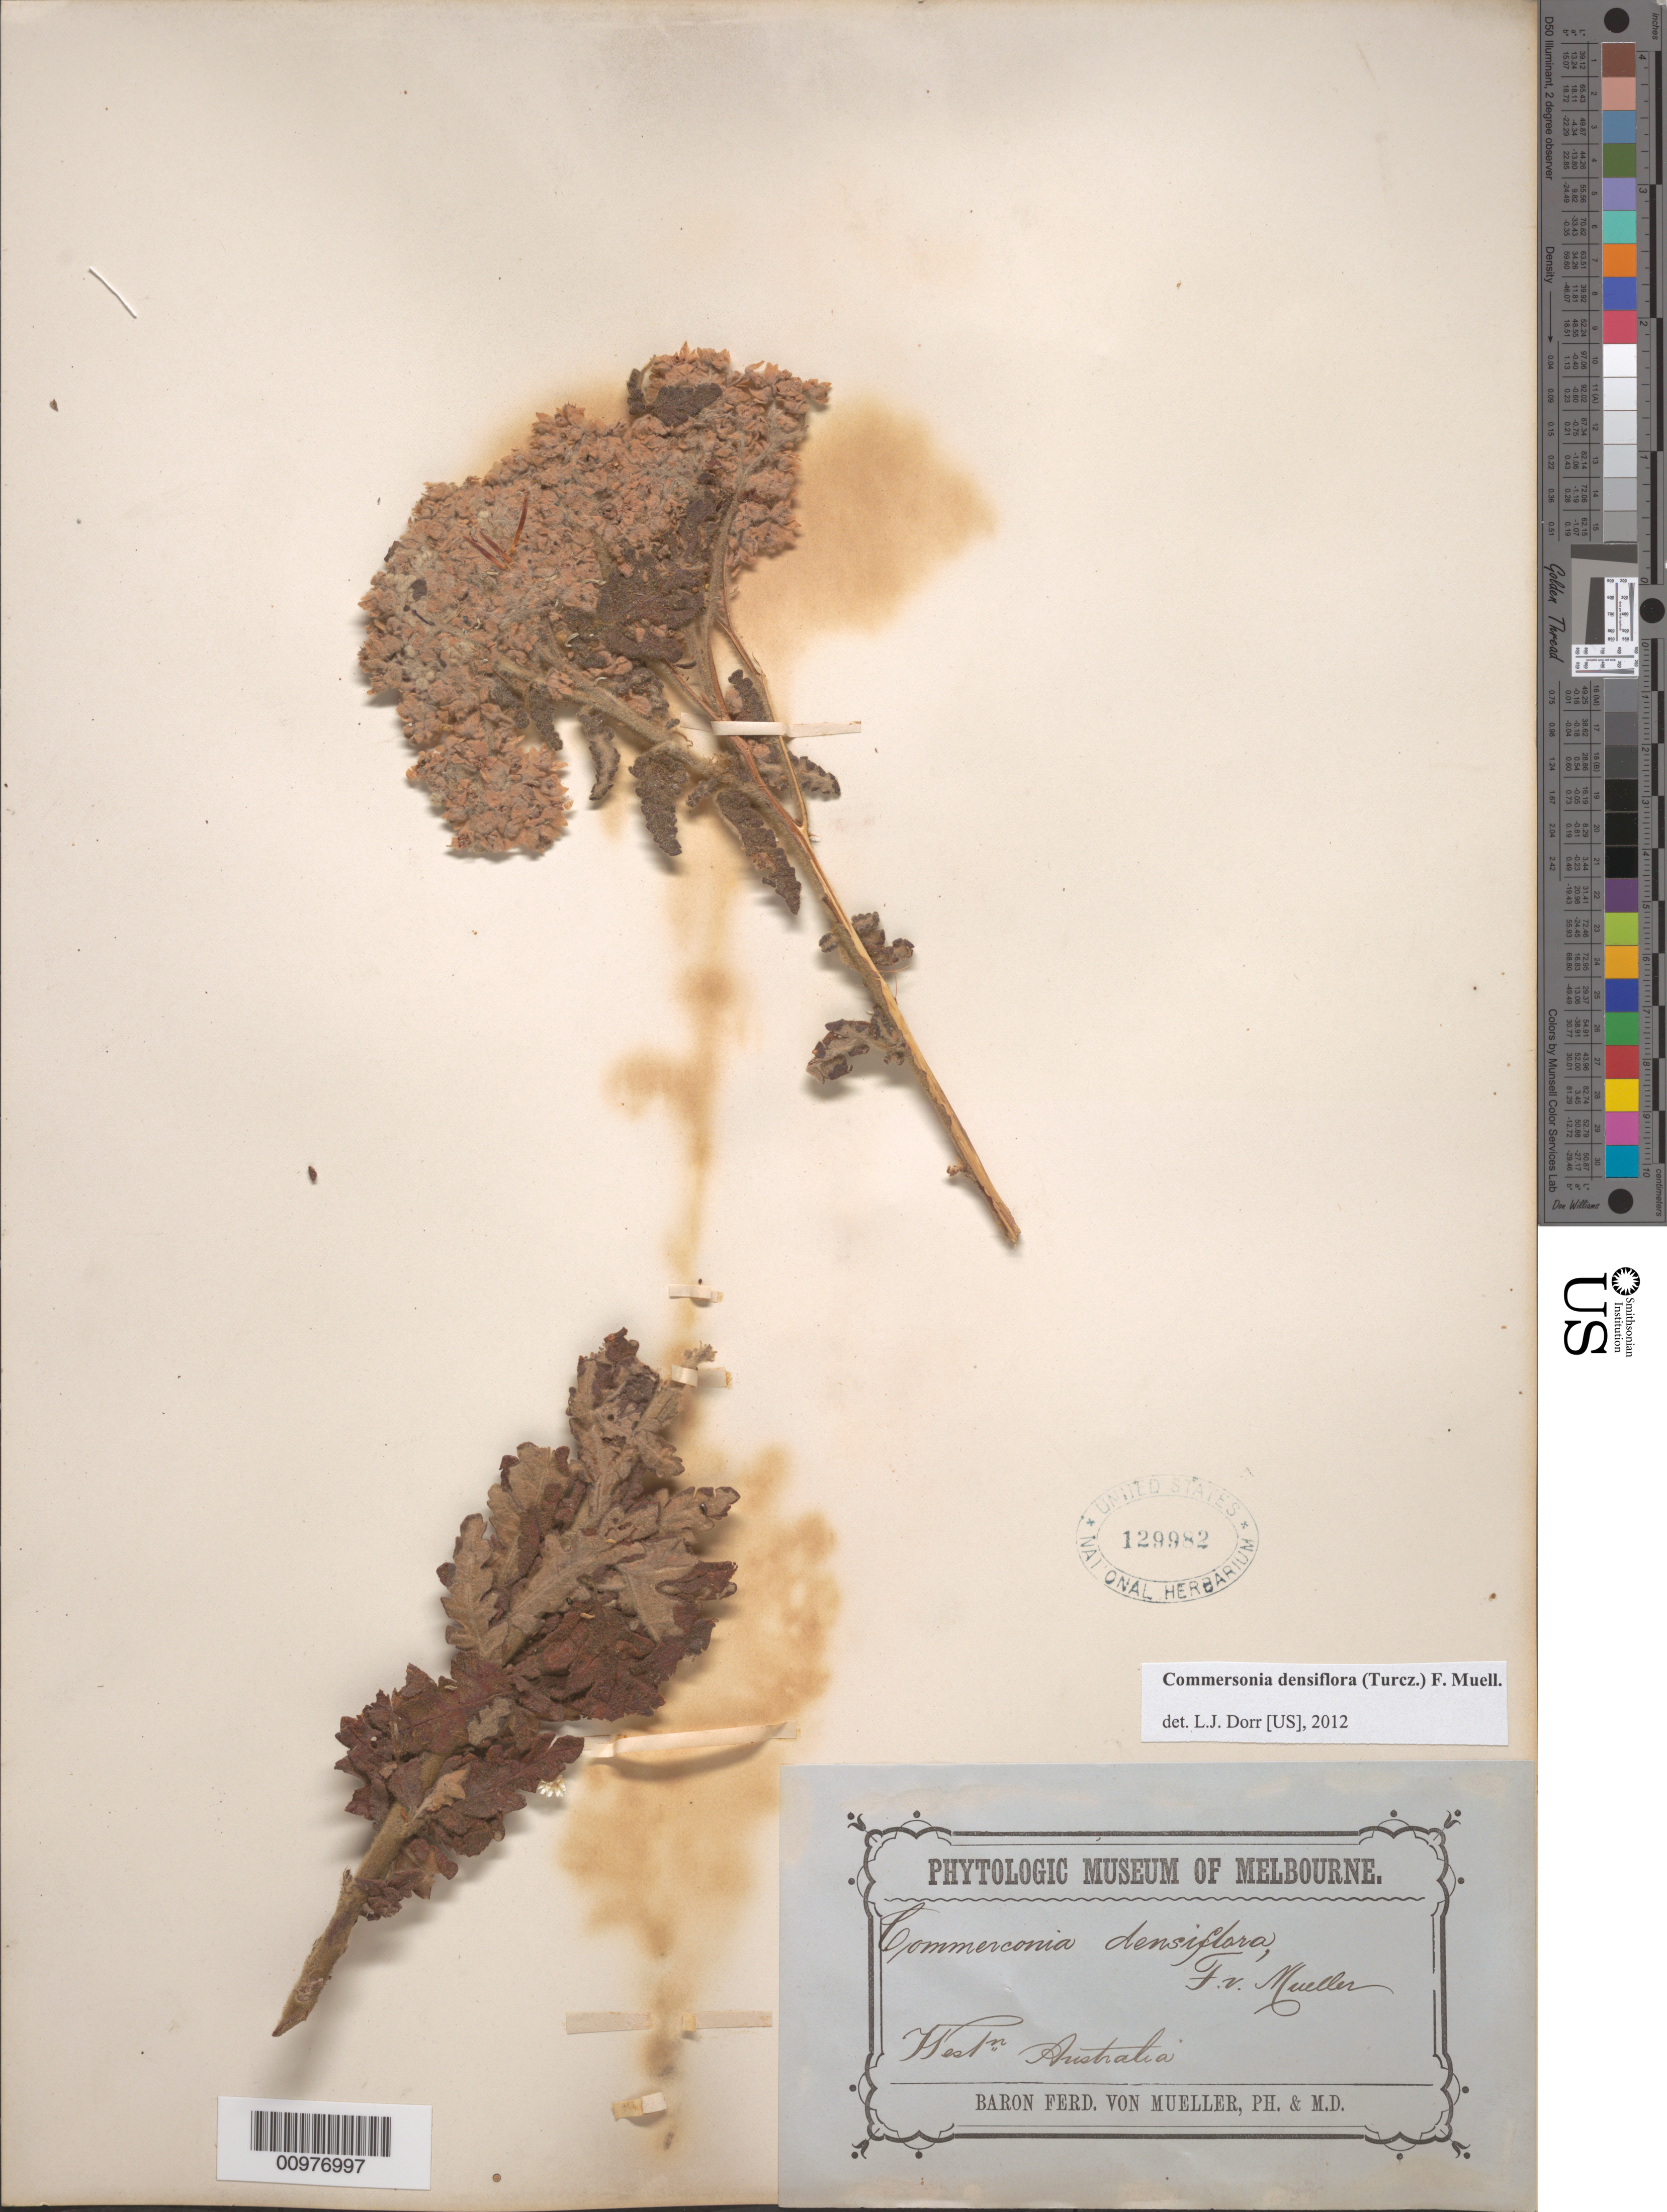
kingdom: Plantae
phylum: Tracheophyta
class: Magnoliopsida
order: Malvales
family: Malvaceae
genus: Commersonia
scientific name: Commersonia densiflora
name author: (Turcz.) F. Muell.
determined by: Dorr, L. J., (BOT), Smithsonian Institution - National Museum of Natural History (UNITED STATES)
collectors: F. Mueller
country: Australia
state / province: Western Australia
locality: Western Australia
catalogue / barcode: US 129982